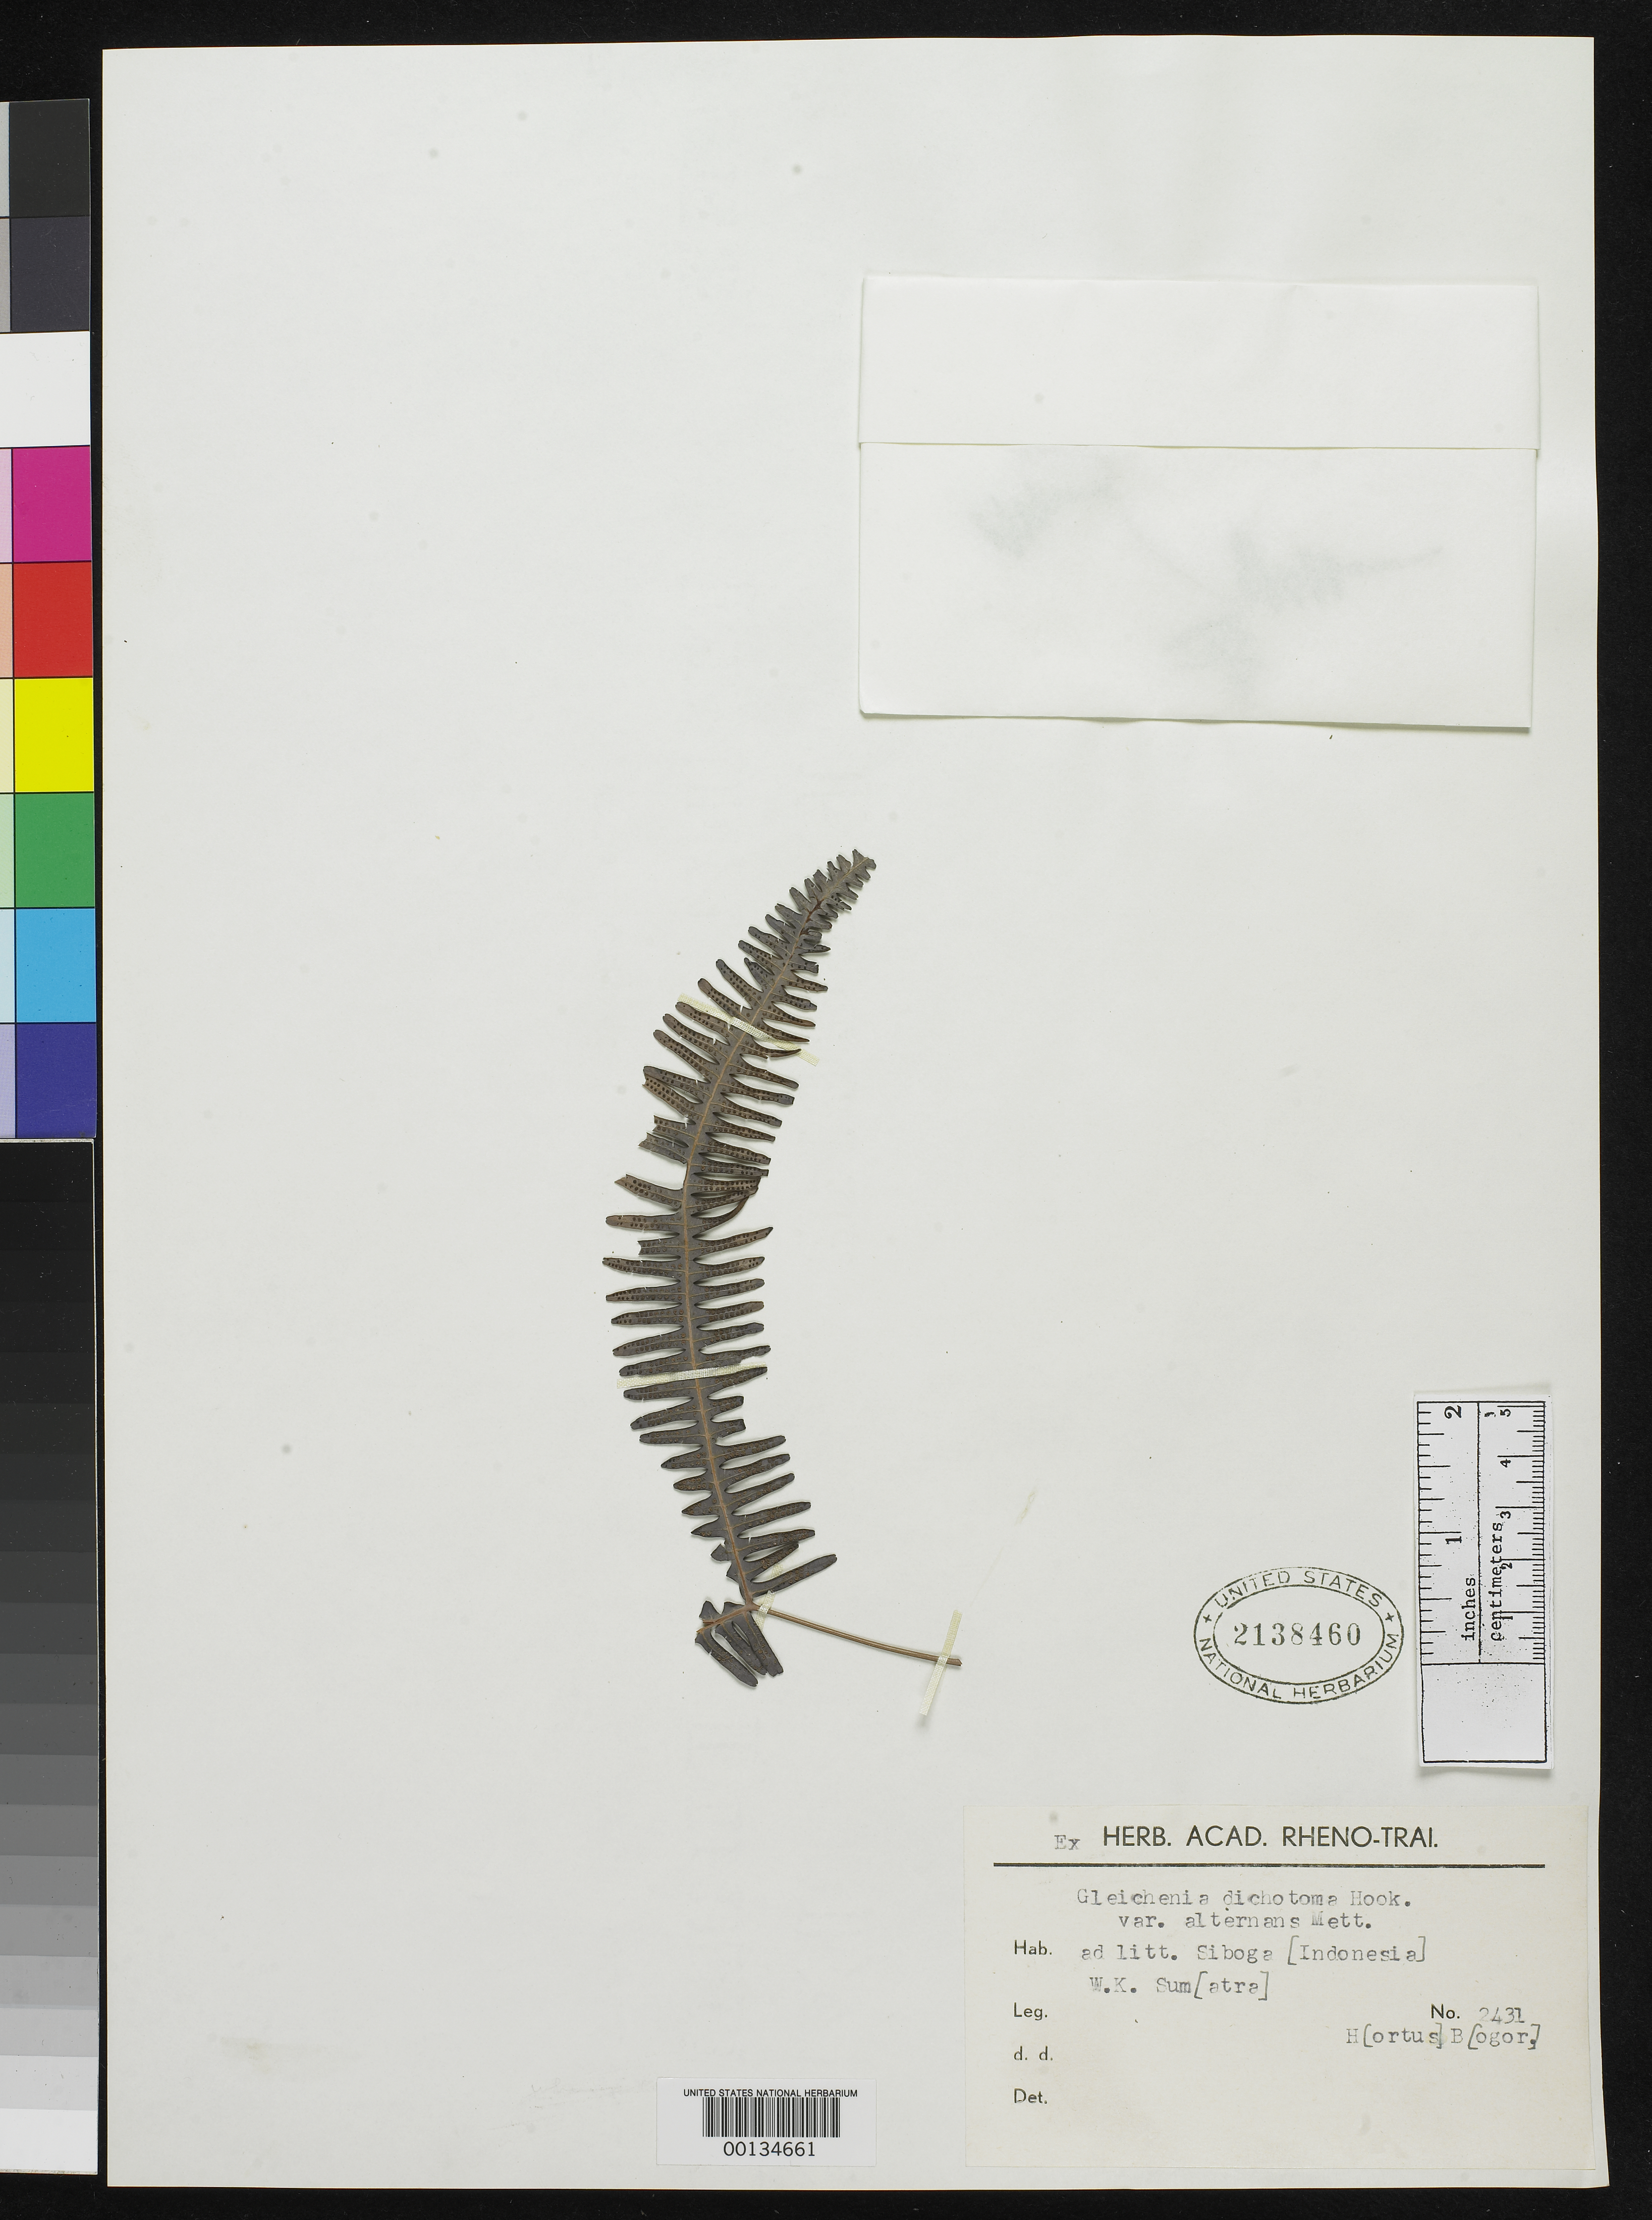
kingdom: Plantae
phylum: Tracheophyta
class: Polypodiopsida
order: Gleicheniales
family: Gleicheniaceae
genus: Gleichenia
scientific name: Gleichenia dichotoma var. alternans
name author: Mett.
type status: Isotype Fragment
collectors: P. W. Korthals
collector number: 2431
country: Indonesia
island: Sumatra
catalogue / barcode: US 2138460